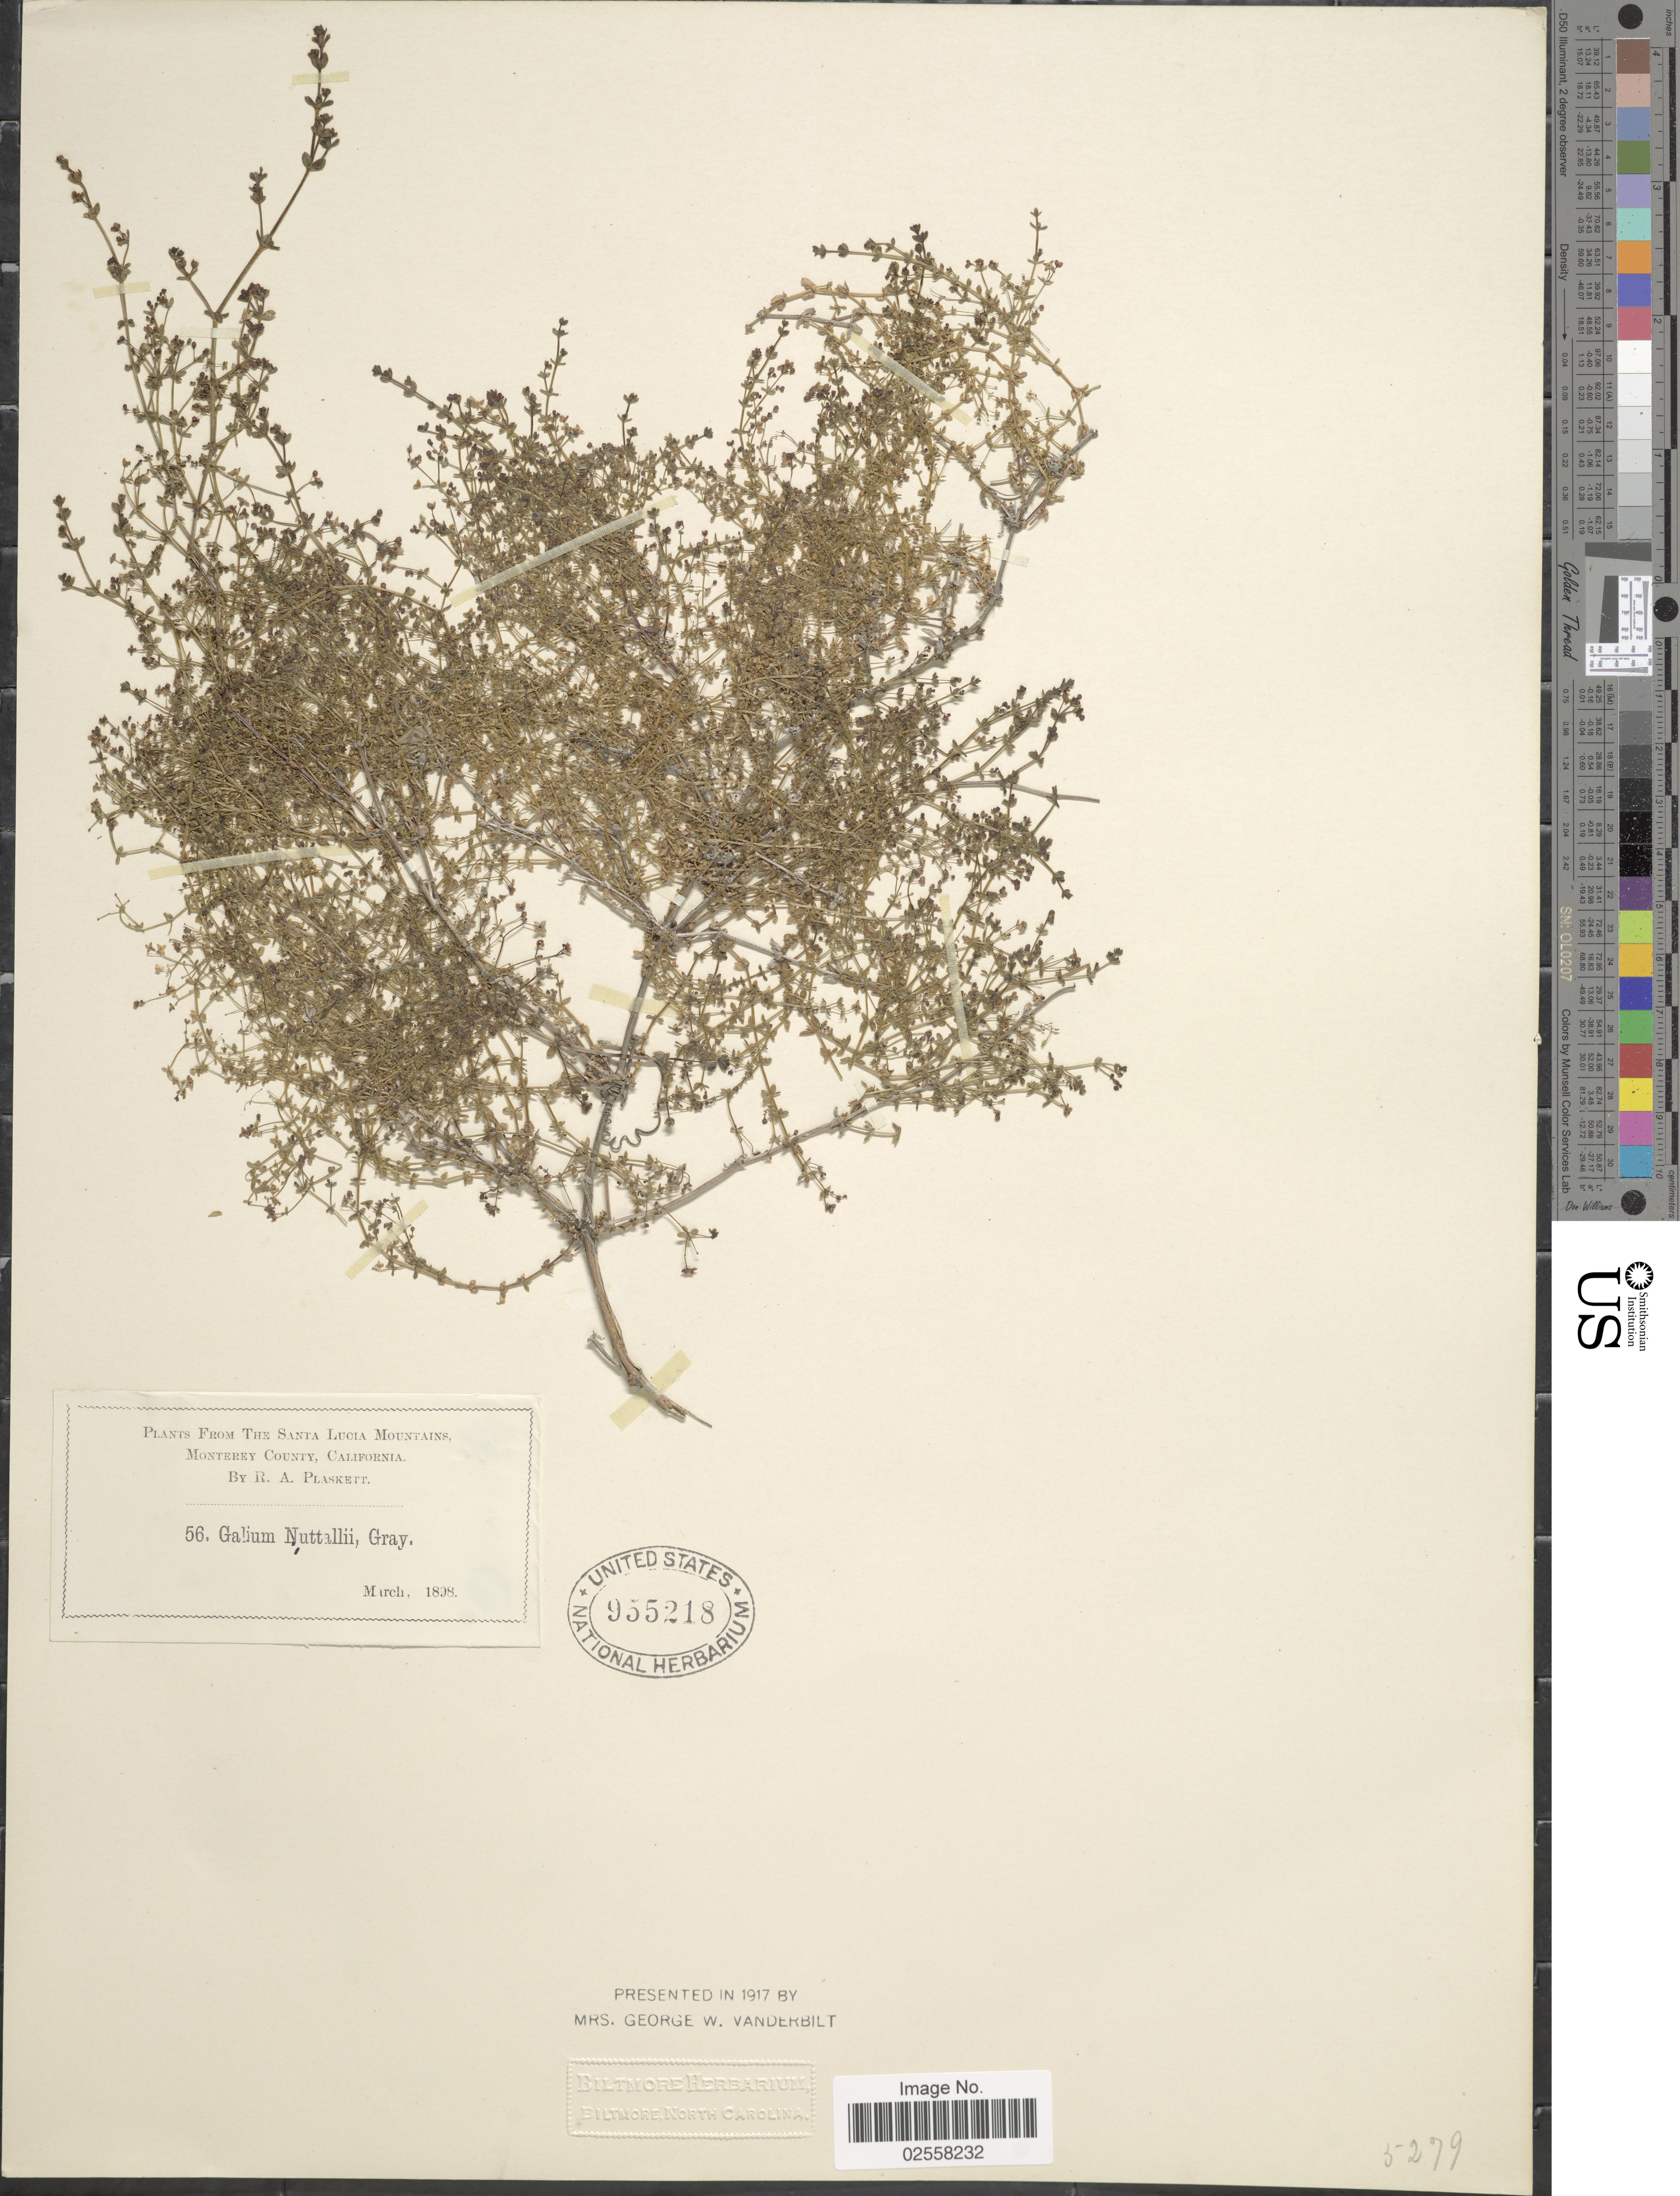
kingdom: Plantae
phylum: Tracheophyta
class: Magnoliopsida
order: Gentianales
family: Rubiaceae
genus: Galium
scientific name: Galium nuttallii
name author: A. Gray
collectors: R. Plaskett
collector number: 56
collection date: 1898-03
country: United States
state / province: California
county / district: Monterey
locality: The Santa Lucia Mountains, Monterey County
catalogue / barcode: US 955218